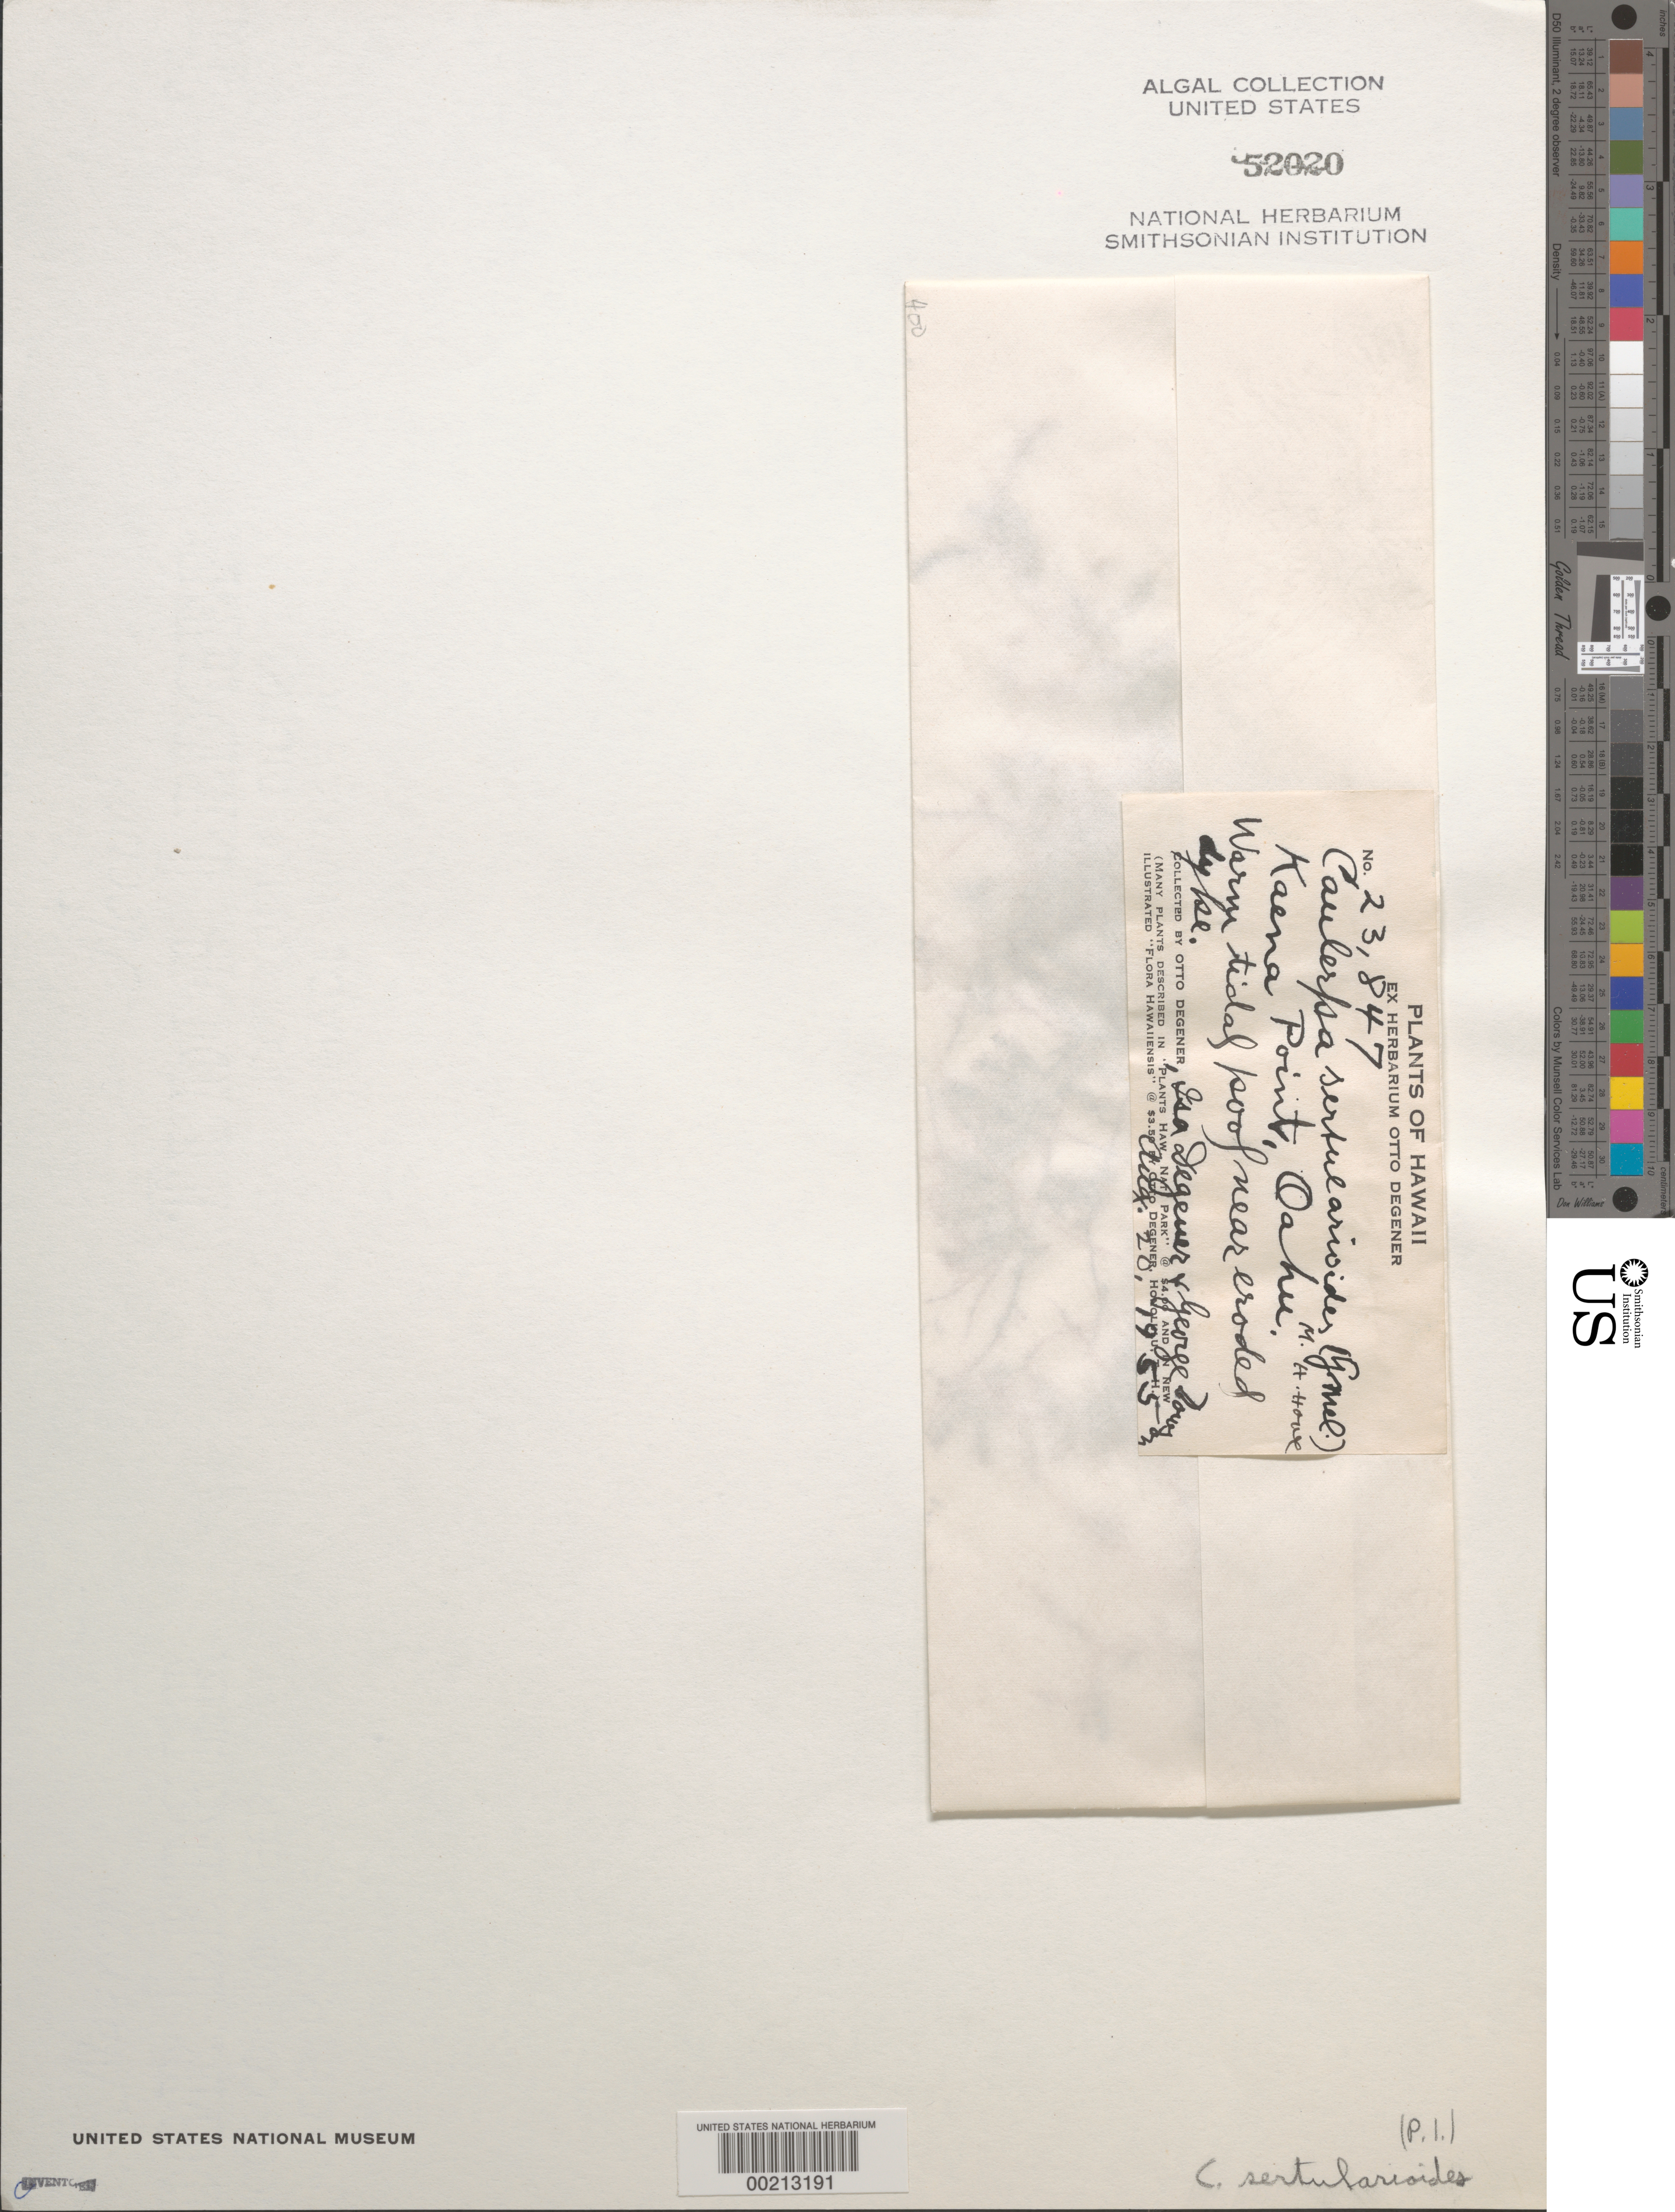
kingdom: Plantae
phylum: Chlorophyta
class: Ulvophyceae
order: Bryopsidales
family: Caulerpaceae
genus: Caulerpa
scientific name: Caulerpa sertularioides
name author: (S.G. Gmel.) M. Howe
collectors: O. Degener, I. Degener & G. Dowson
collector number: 23847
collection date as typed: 20 Aug 1955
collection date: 1955-08-20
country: United States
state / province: Hawaii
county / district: Honolulu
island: Oahu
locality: Ka'ena Point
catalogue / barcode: US 52020